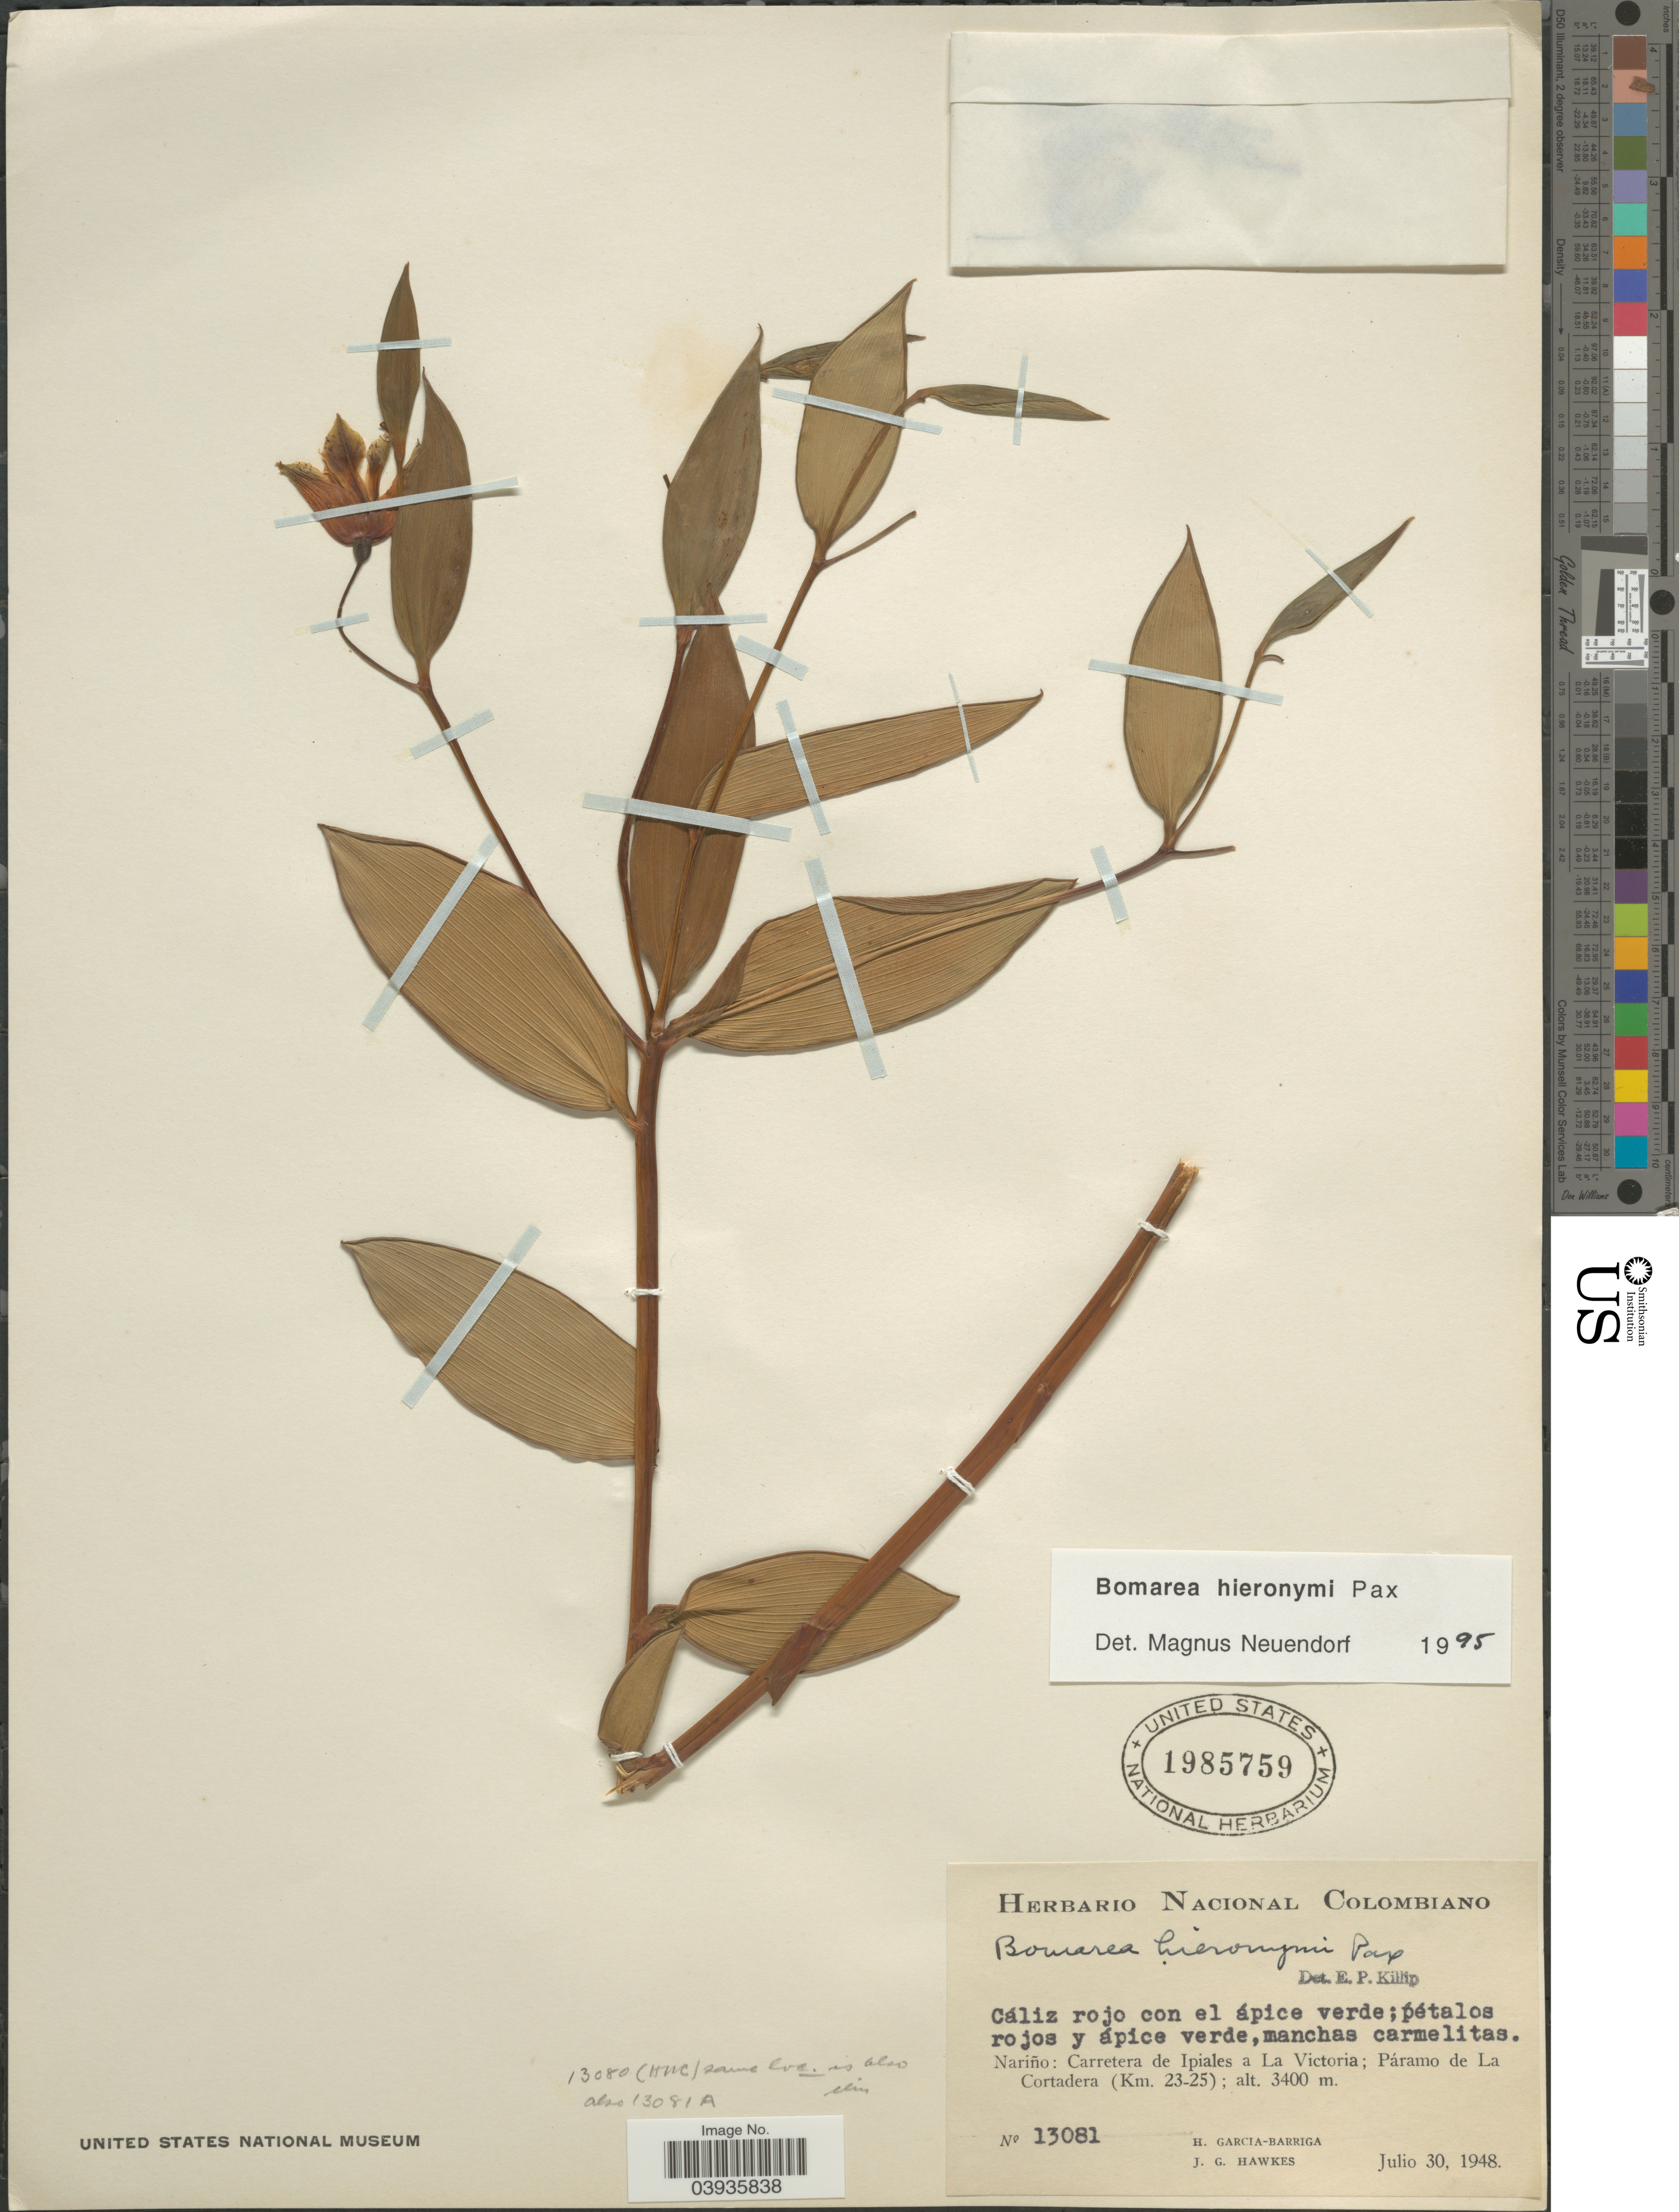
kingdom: Plantae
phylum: Tracheophyta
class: Liliopsida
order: Liliales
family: Alstroemeriaceae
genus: Bomarea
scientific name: Bomarea hieronymi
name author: Pax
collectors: H. García Barriga & J. Hawkes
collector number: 13081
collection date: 1948-07-30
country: Colombia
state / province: Nariño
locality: Carretera de Ipiales a La Victoria; Páramo de La Cortadera (Km. 23-25).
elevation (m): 3400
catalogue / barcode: US 1985759